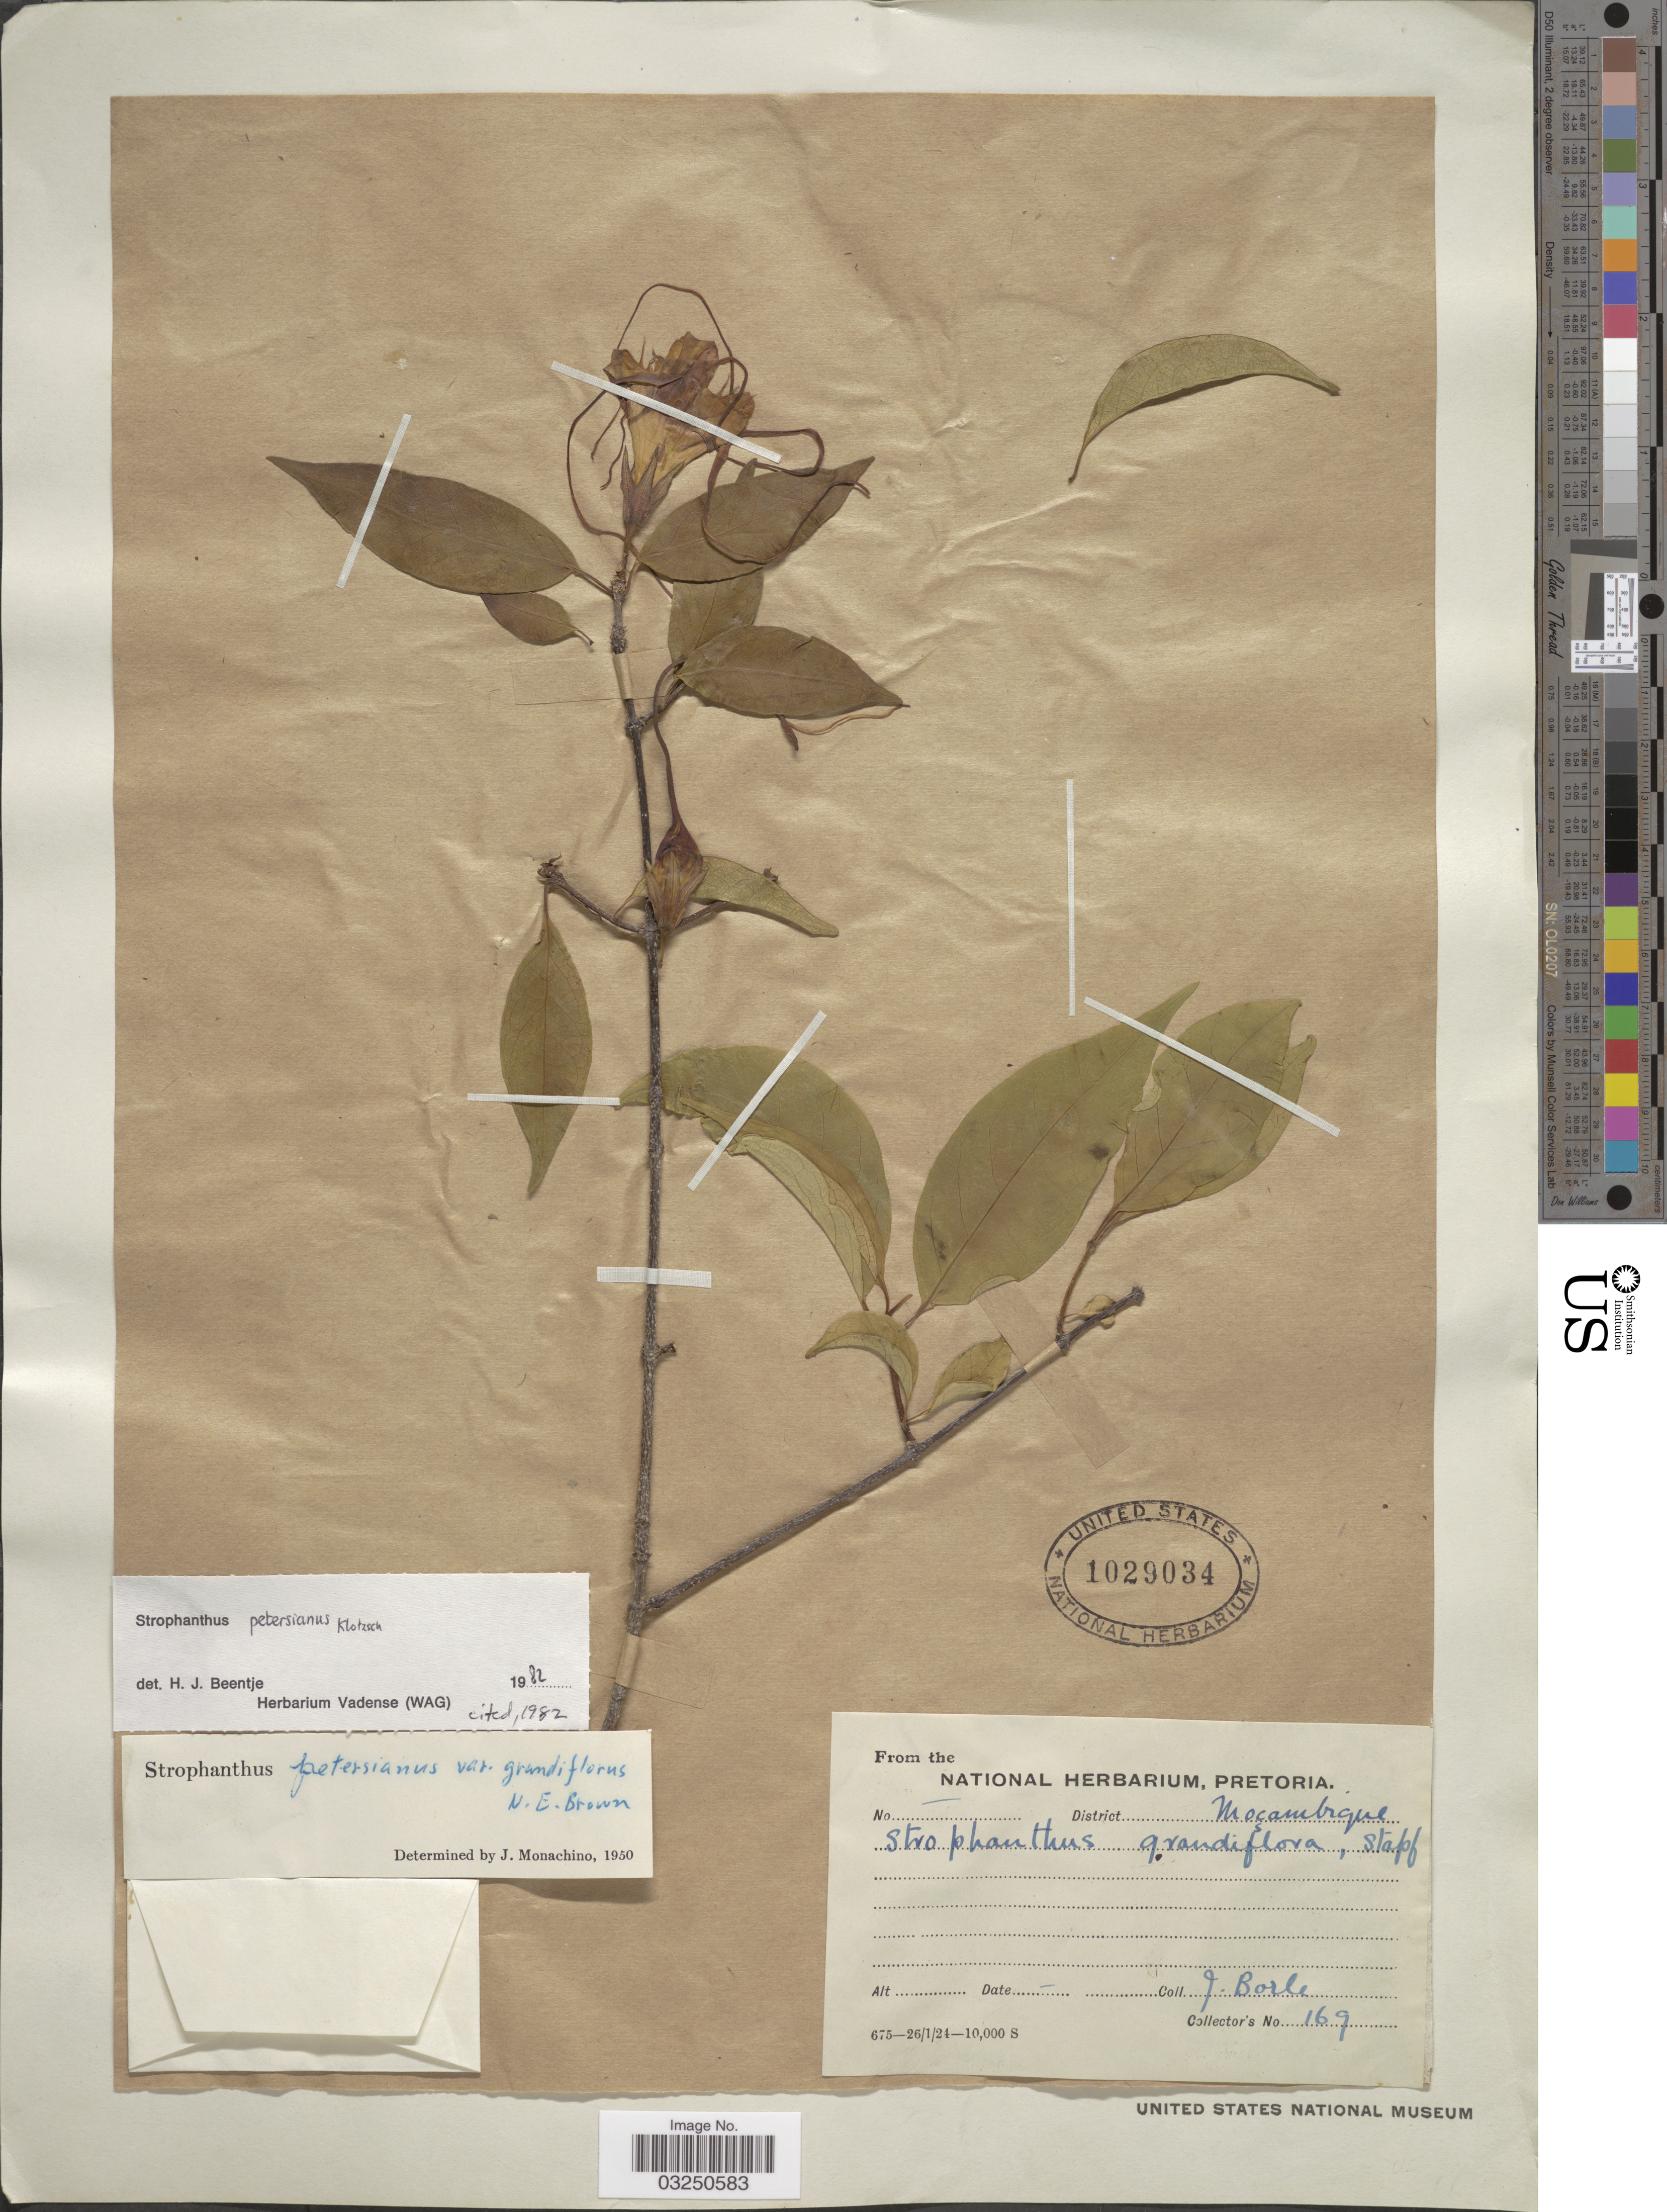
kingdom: Plantae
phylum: Tracheophyta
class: Magnoliopsida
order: Gentianales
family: Apocynaceae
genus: Strophanthus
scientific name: Strophanthus petersianus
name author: Klotzsch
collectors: J. Borle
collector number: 169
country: Mozambique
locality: District Moçambique.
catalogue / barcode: US 1029034